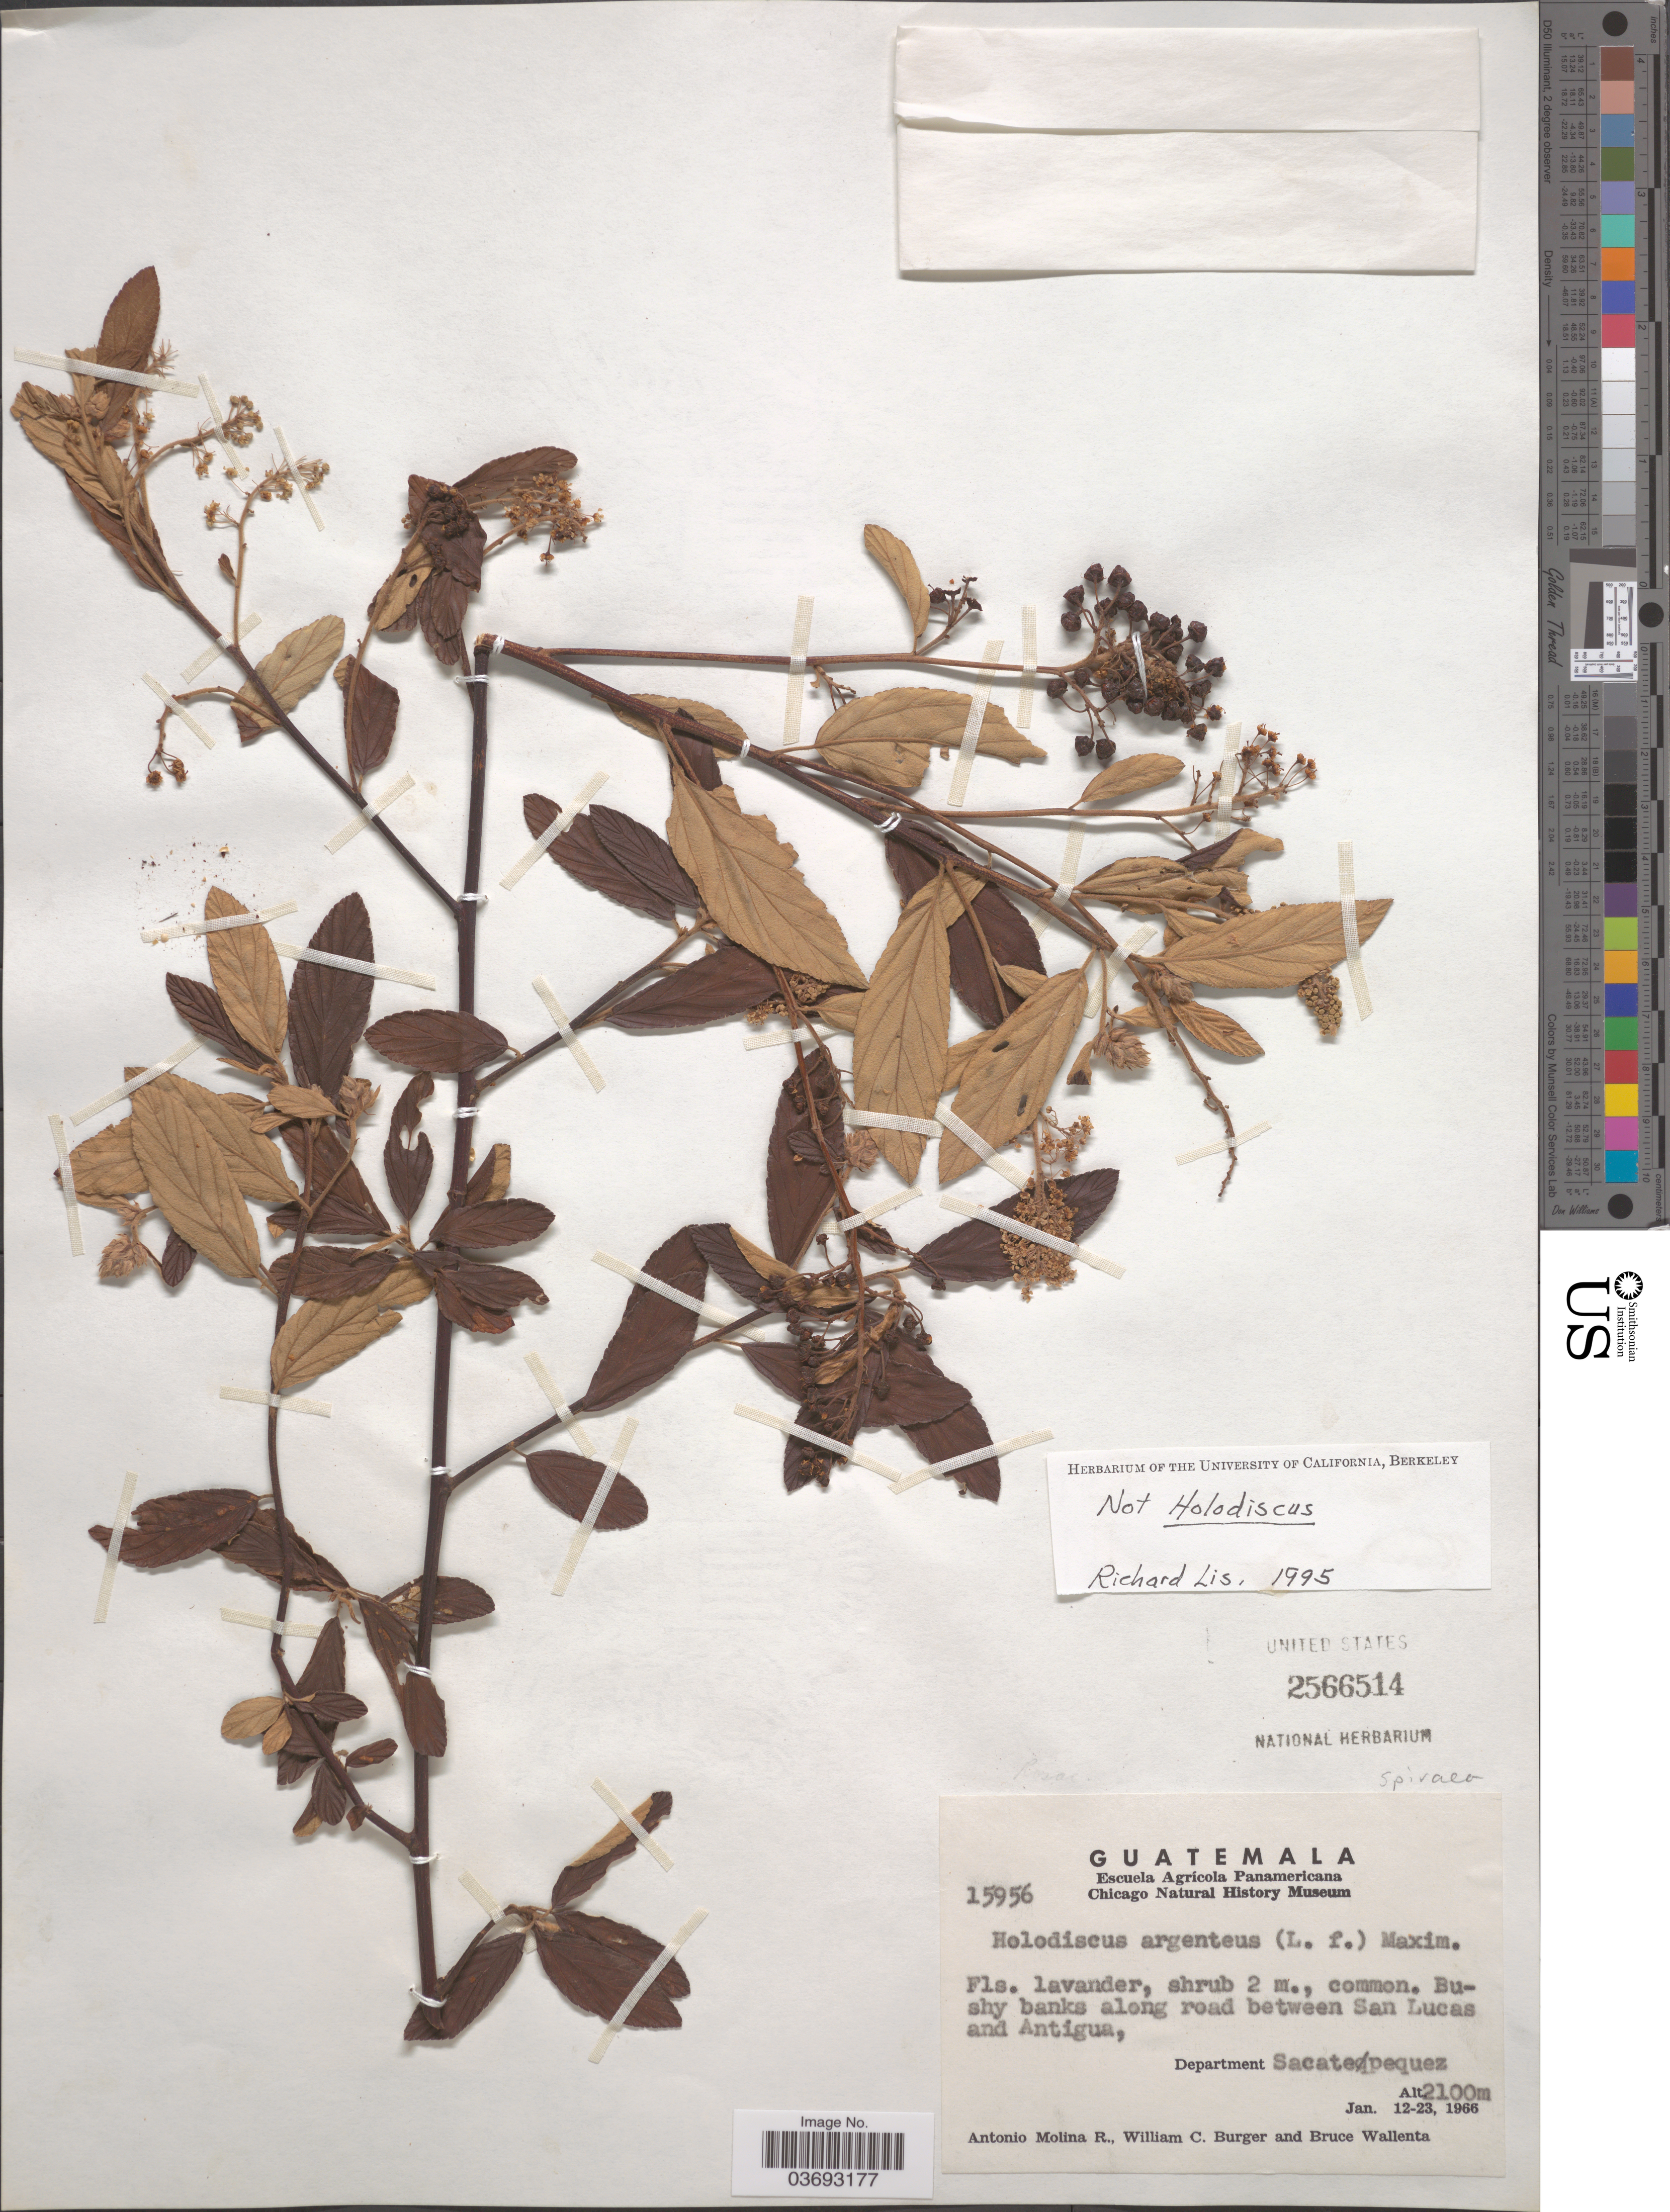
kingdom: Plantae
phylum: Tracheophyta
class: Magnoliopsida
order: Rosales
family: Rosaceae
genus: Spiraea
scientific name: Spiraea sp.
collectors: A. Molina R., W. Burger & B. Wallenta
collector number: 15956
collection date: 1966-01-12/1966-01-23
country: Guatemala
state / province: Sacatepequez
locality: Along road between San Lucas and Antigua, Department Sacatepequez.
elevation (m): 2100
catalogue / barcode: US 2566514